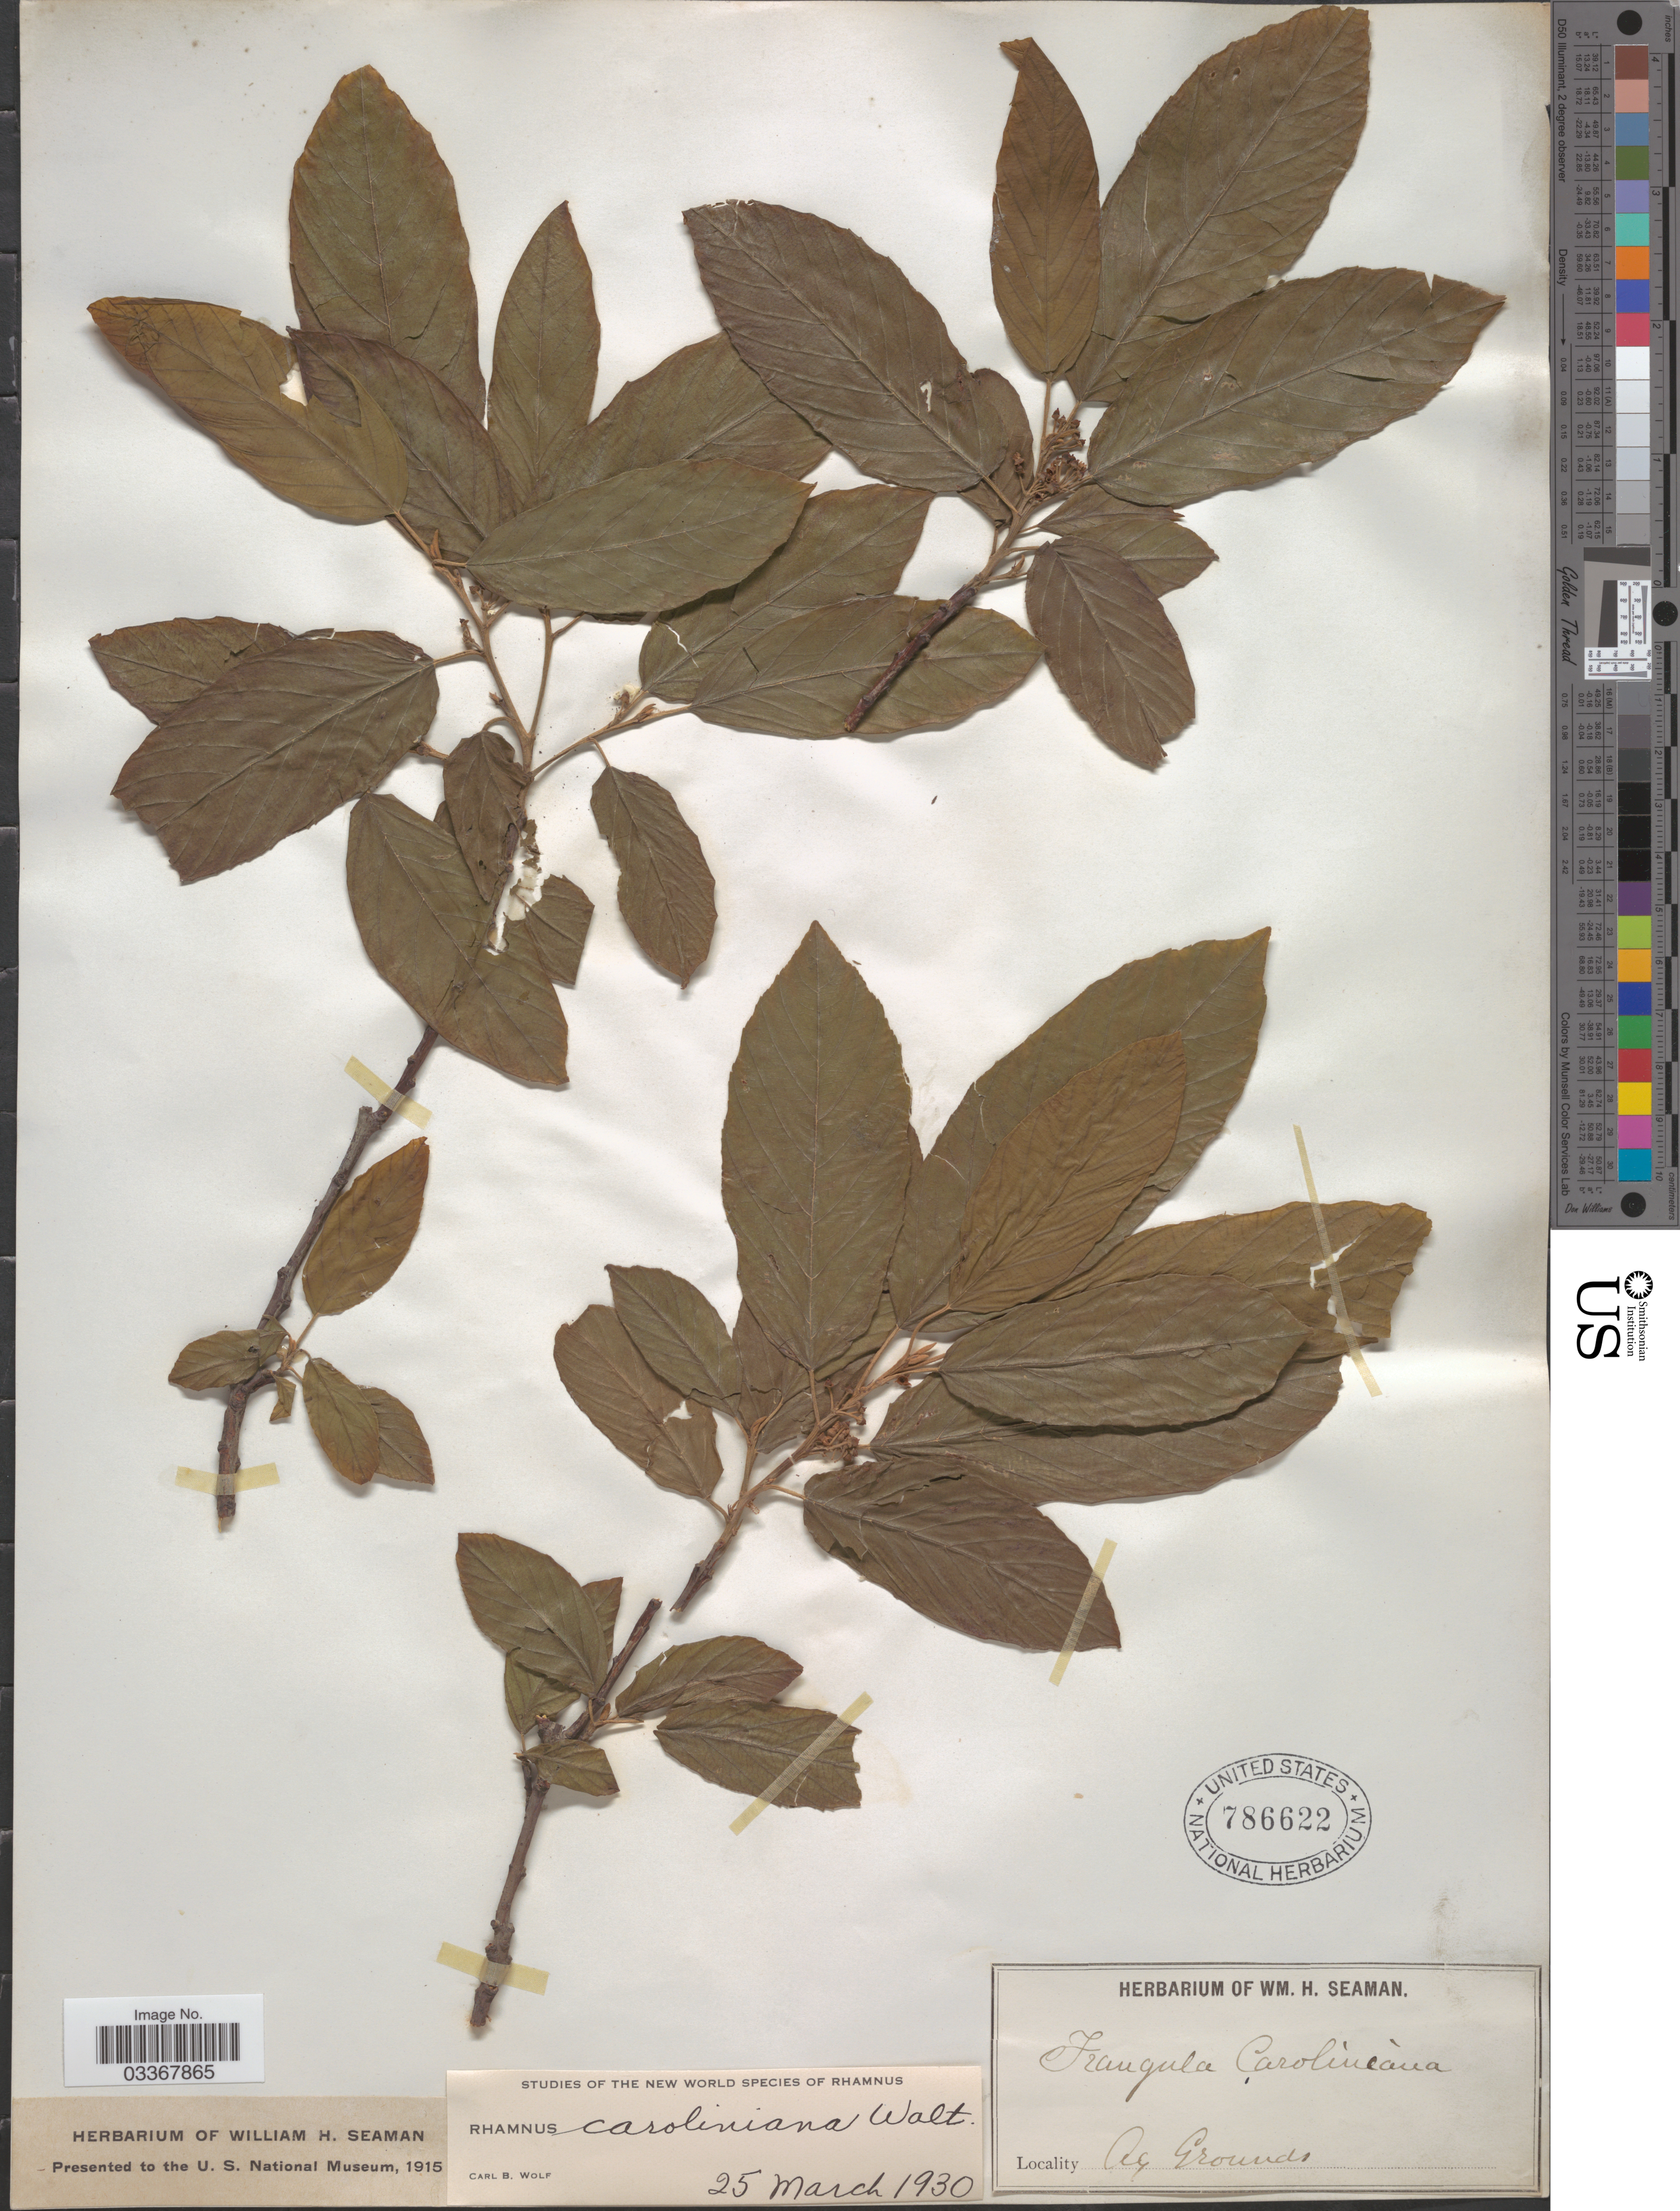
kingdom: Plantae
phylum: Tracheophyta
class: Magnoliopsida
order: Rosales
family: Rhamnaceae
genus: Frangula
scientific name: Frangula caroliniana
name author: (Walter) A. Gray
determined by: Strong, Mark T., (BOT), Smithsonian Institution - National Museum of Natural History (UNITED STATES)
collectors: Ex herb. W. H. Seaman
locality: Ag Grounds.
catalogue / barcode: US 786622